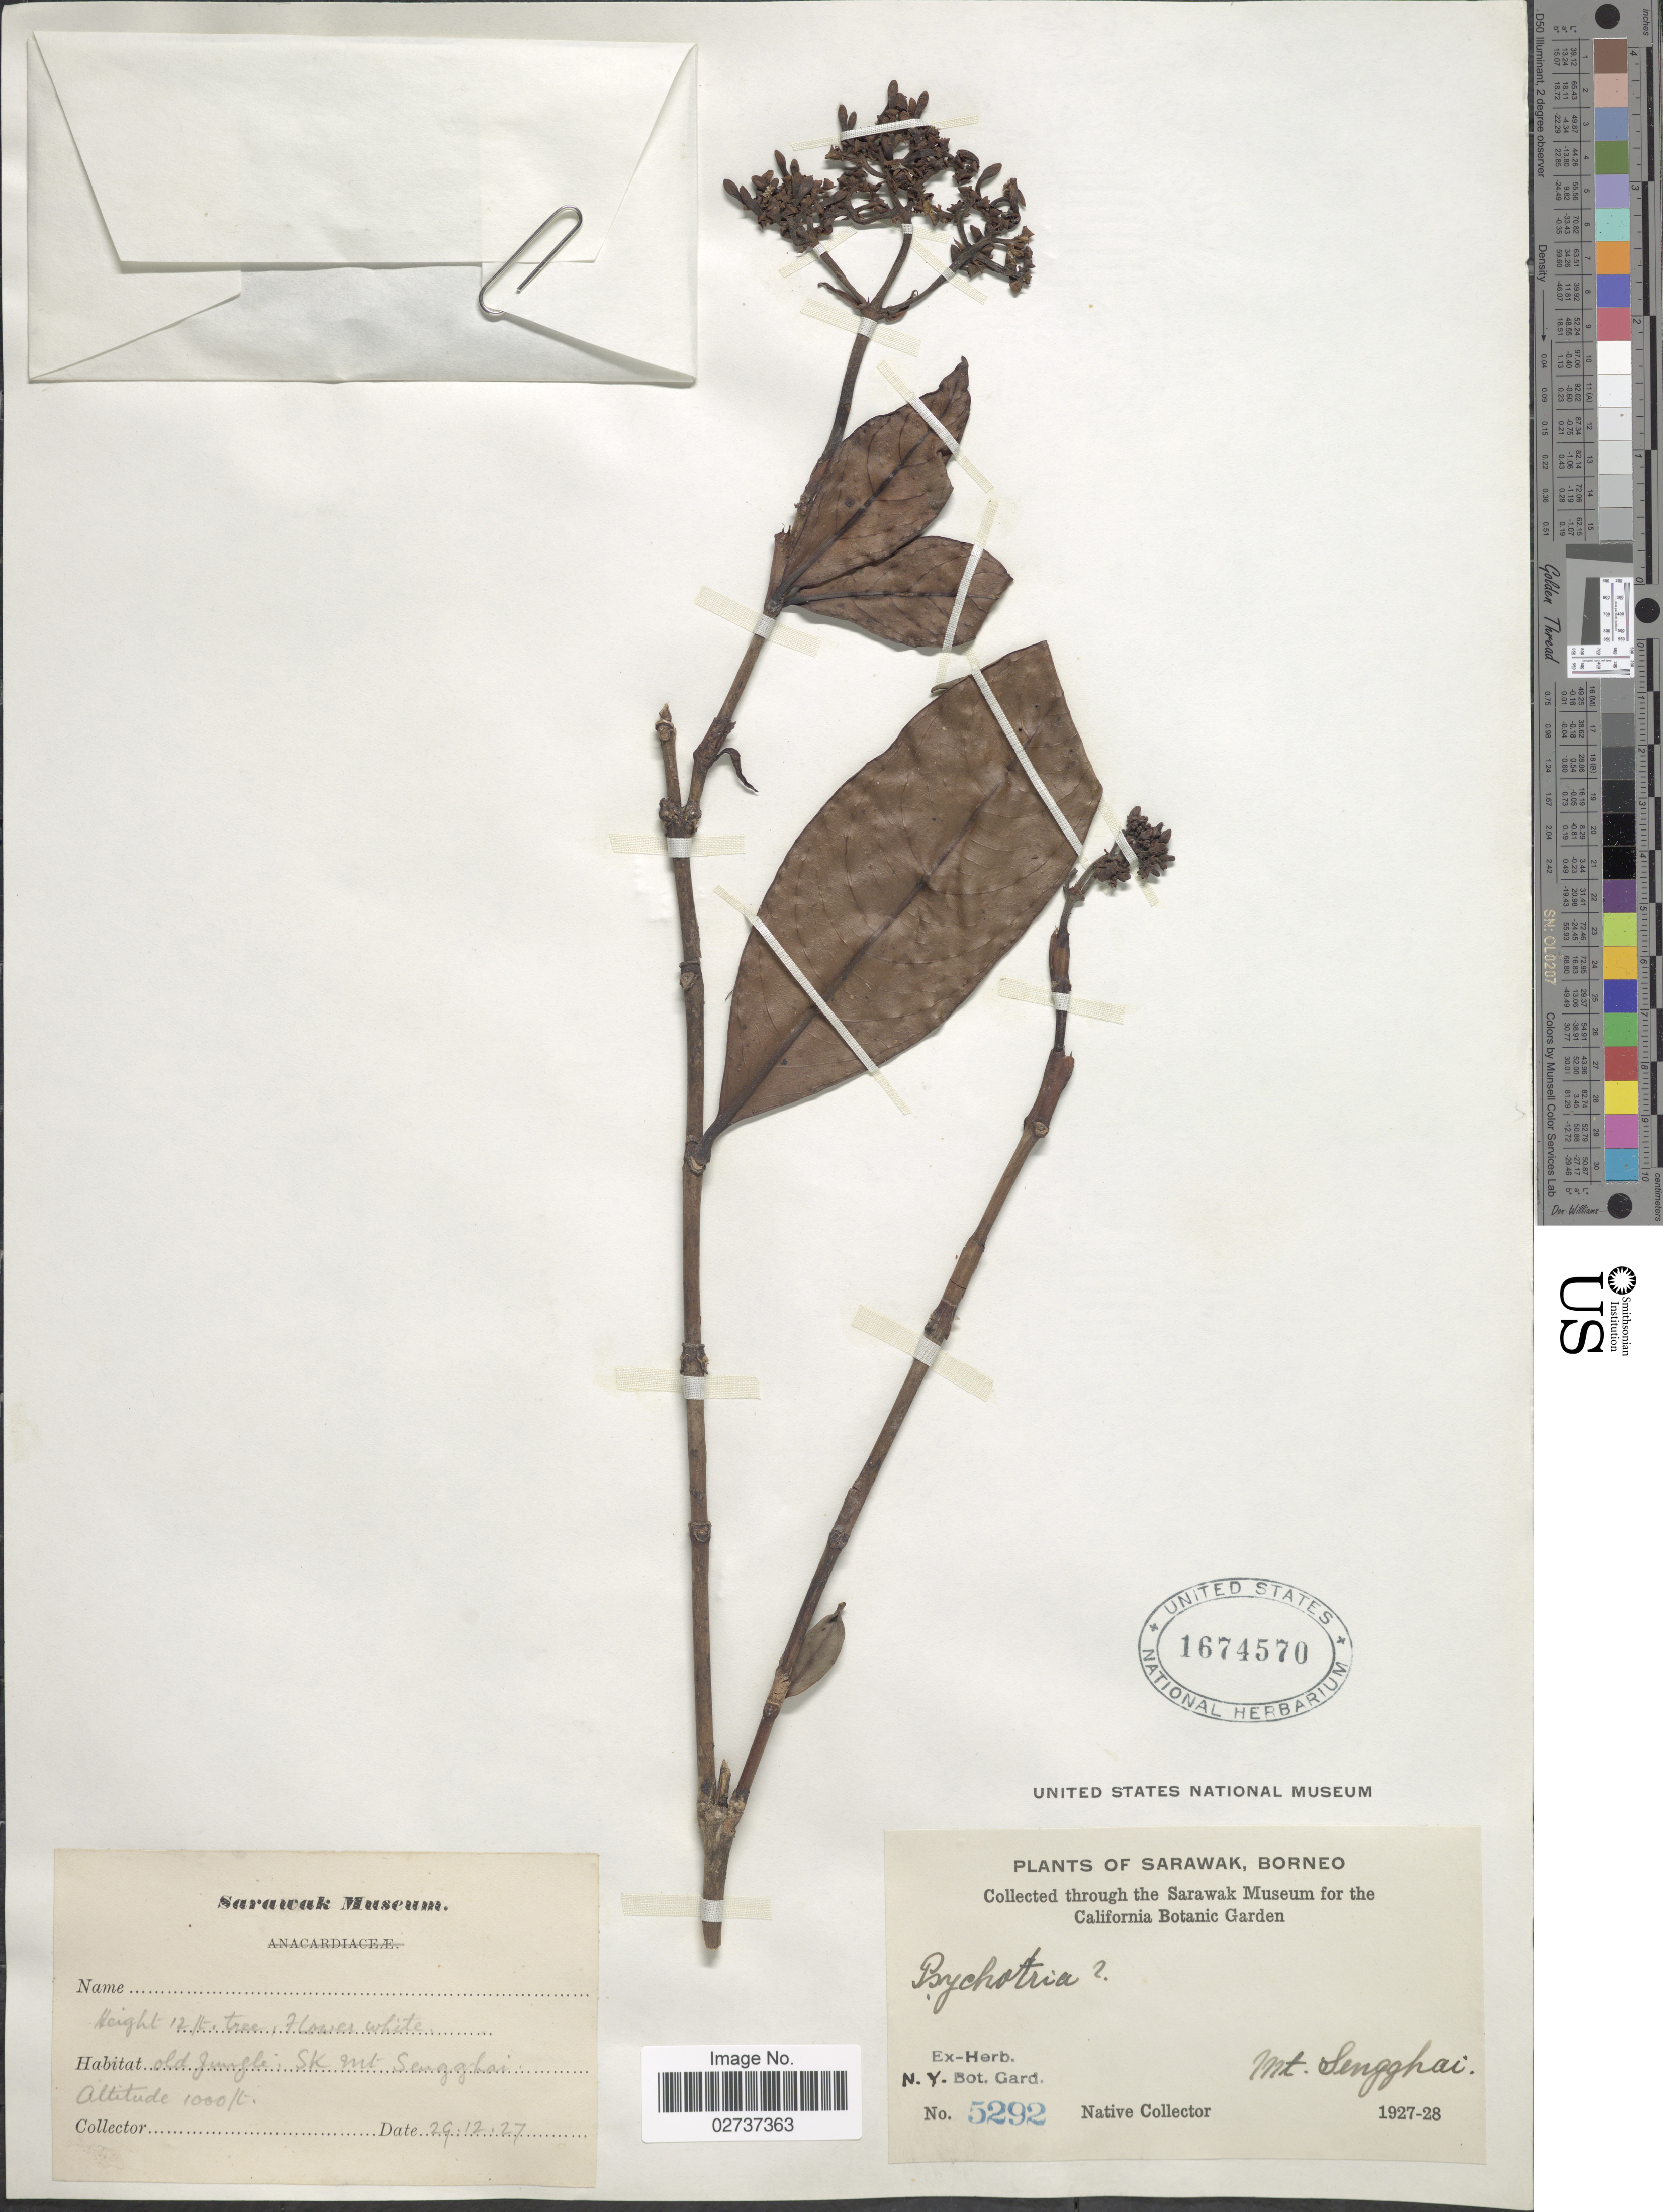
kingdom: Plantae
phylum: Tracheophyta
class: Magnoliopsida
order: Gentianales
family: Rubiaceae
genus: Psychotria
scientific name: Psychotria sp.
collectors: Native collector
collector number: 5292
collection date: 1927-12-29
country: Malaysia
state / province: Sarawak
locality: Borneo. old jungle; SK Mt. Sengghai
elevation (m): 305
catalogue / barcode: US 1674570